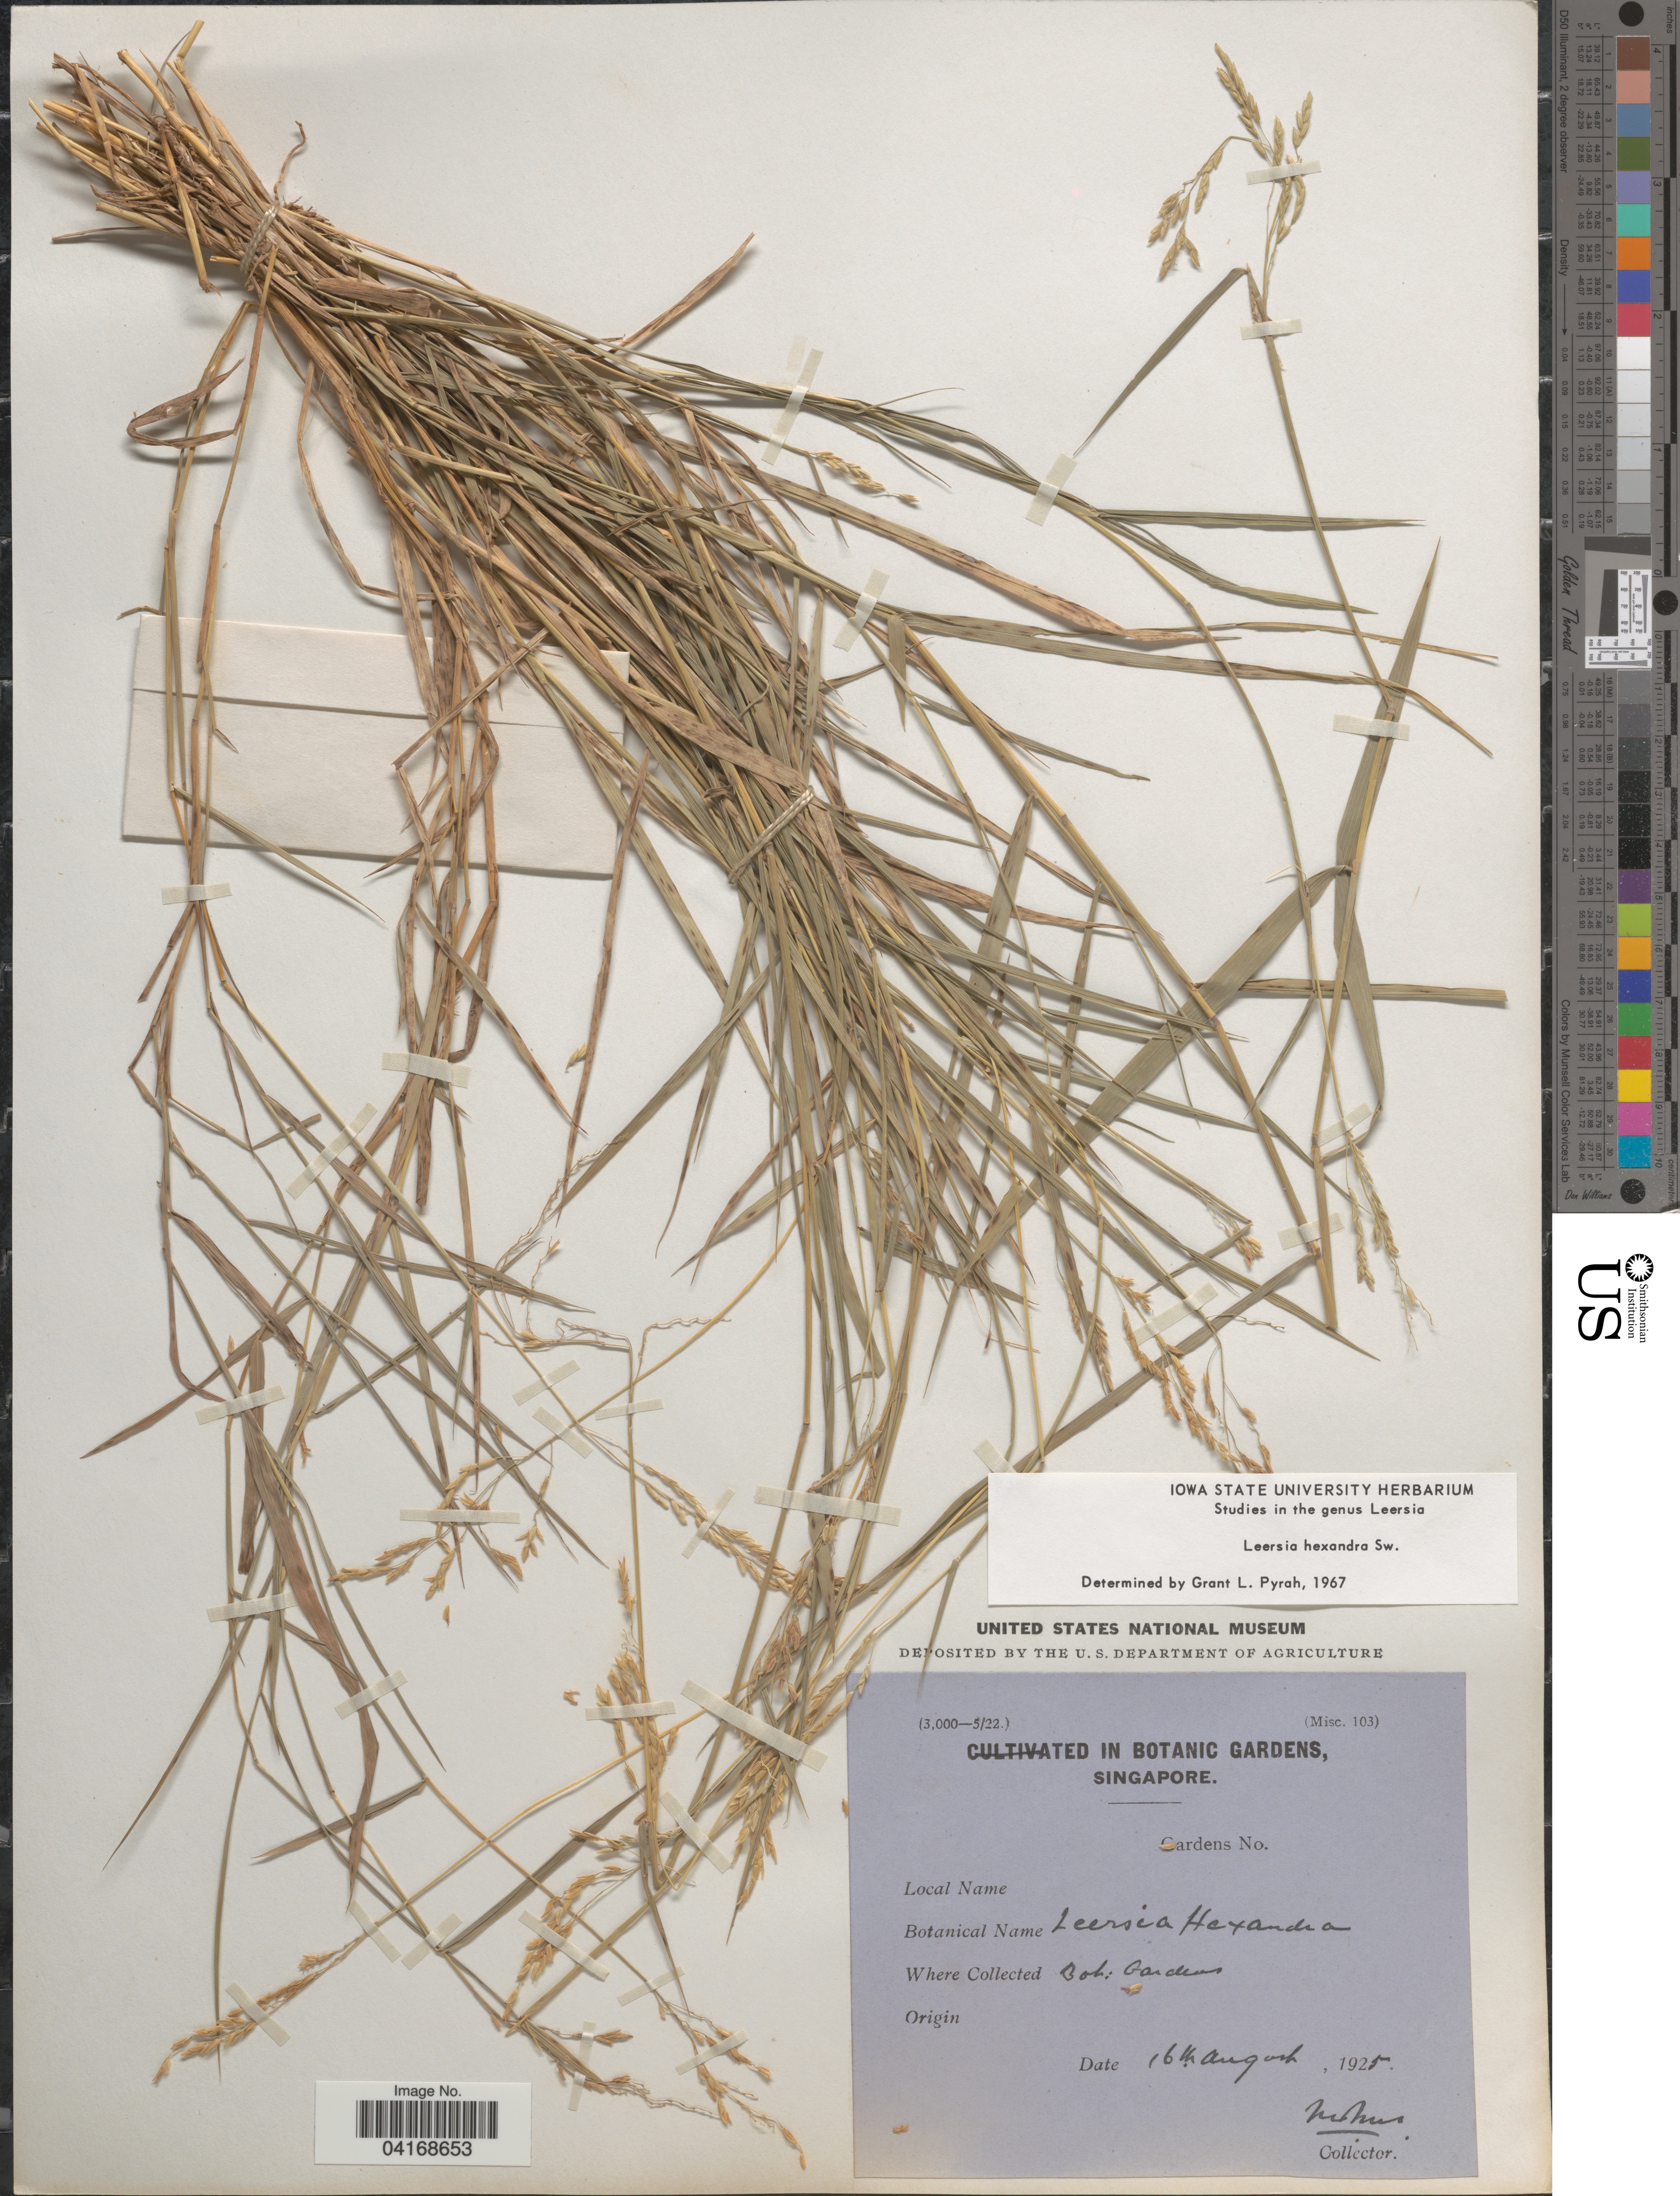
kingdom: Plantae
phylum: Tracheophyta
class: Liliopsida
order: Poales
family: Poaceae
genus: Leersia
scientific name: Leersia hexandra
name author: Sw.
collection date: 1925-08-16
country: Singapore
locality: Botanic Gardens.